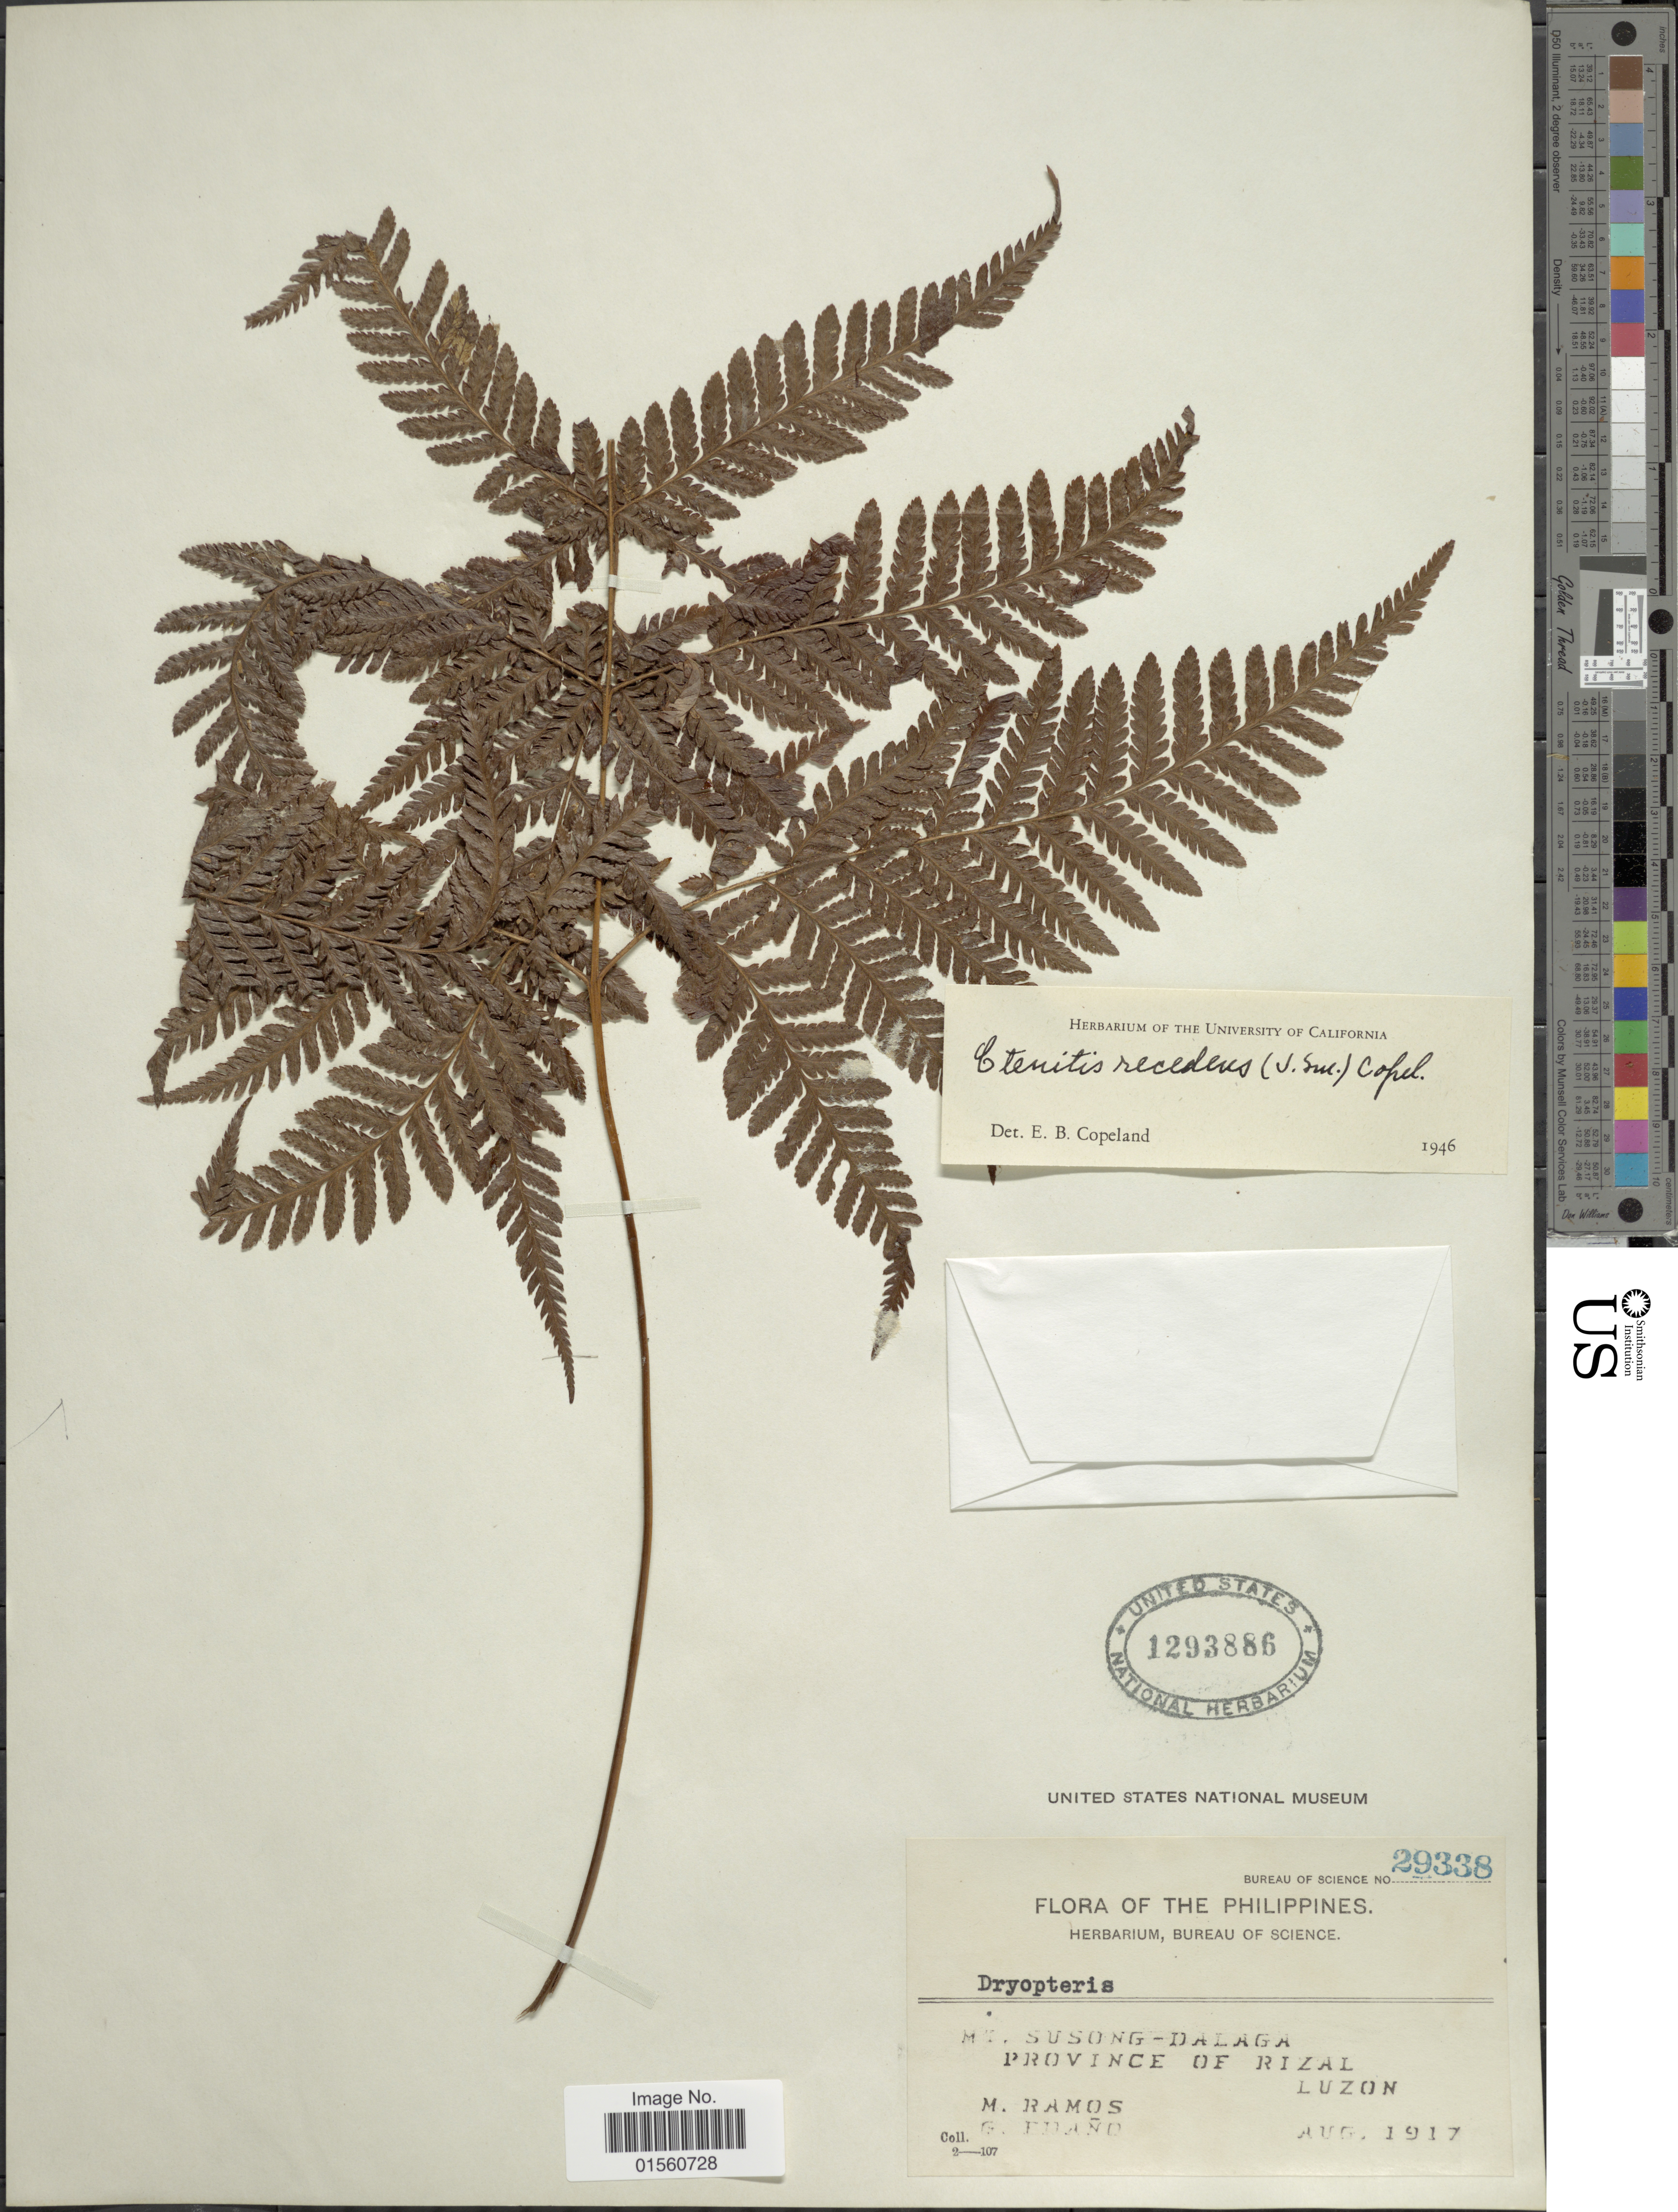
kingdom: Plantae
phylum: Tracheophyta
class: Polypodiopsida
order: Polypodiales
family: Dryopteridaceae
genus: Lastreopsis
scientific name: Lastreopsis tenera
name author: (R. Br.) Tindale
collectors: M. Ramos & G. E. Edaño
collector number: Bureau of Science 29338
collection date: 1917-08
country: Philippines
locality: Mt Susong-Dalaga, Province of Rizal, Luzon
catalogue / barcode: US 1293886